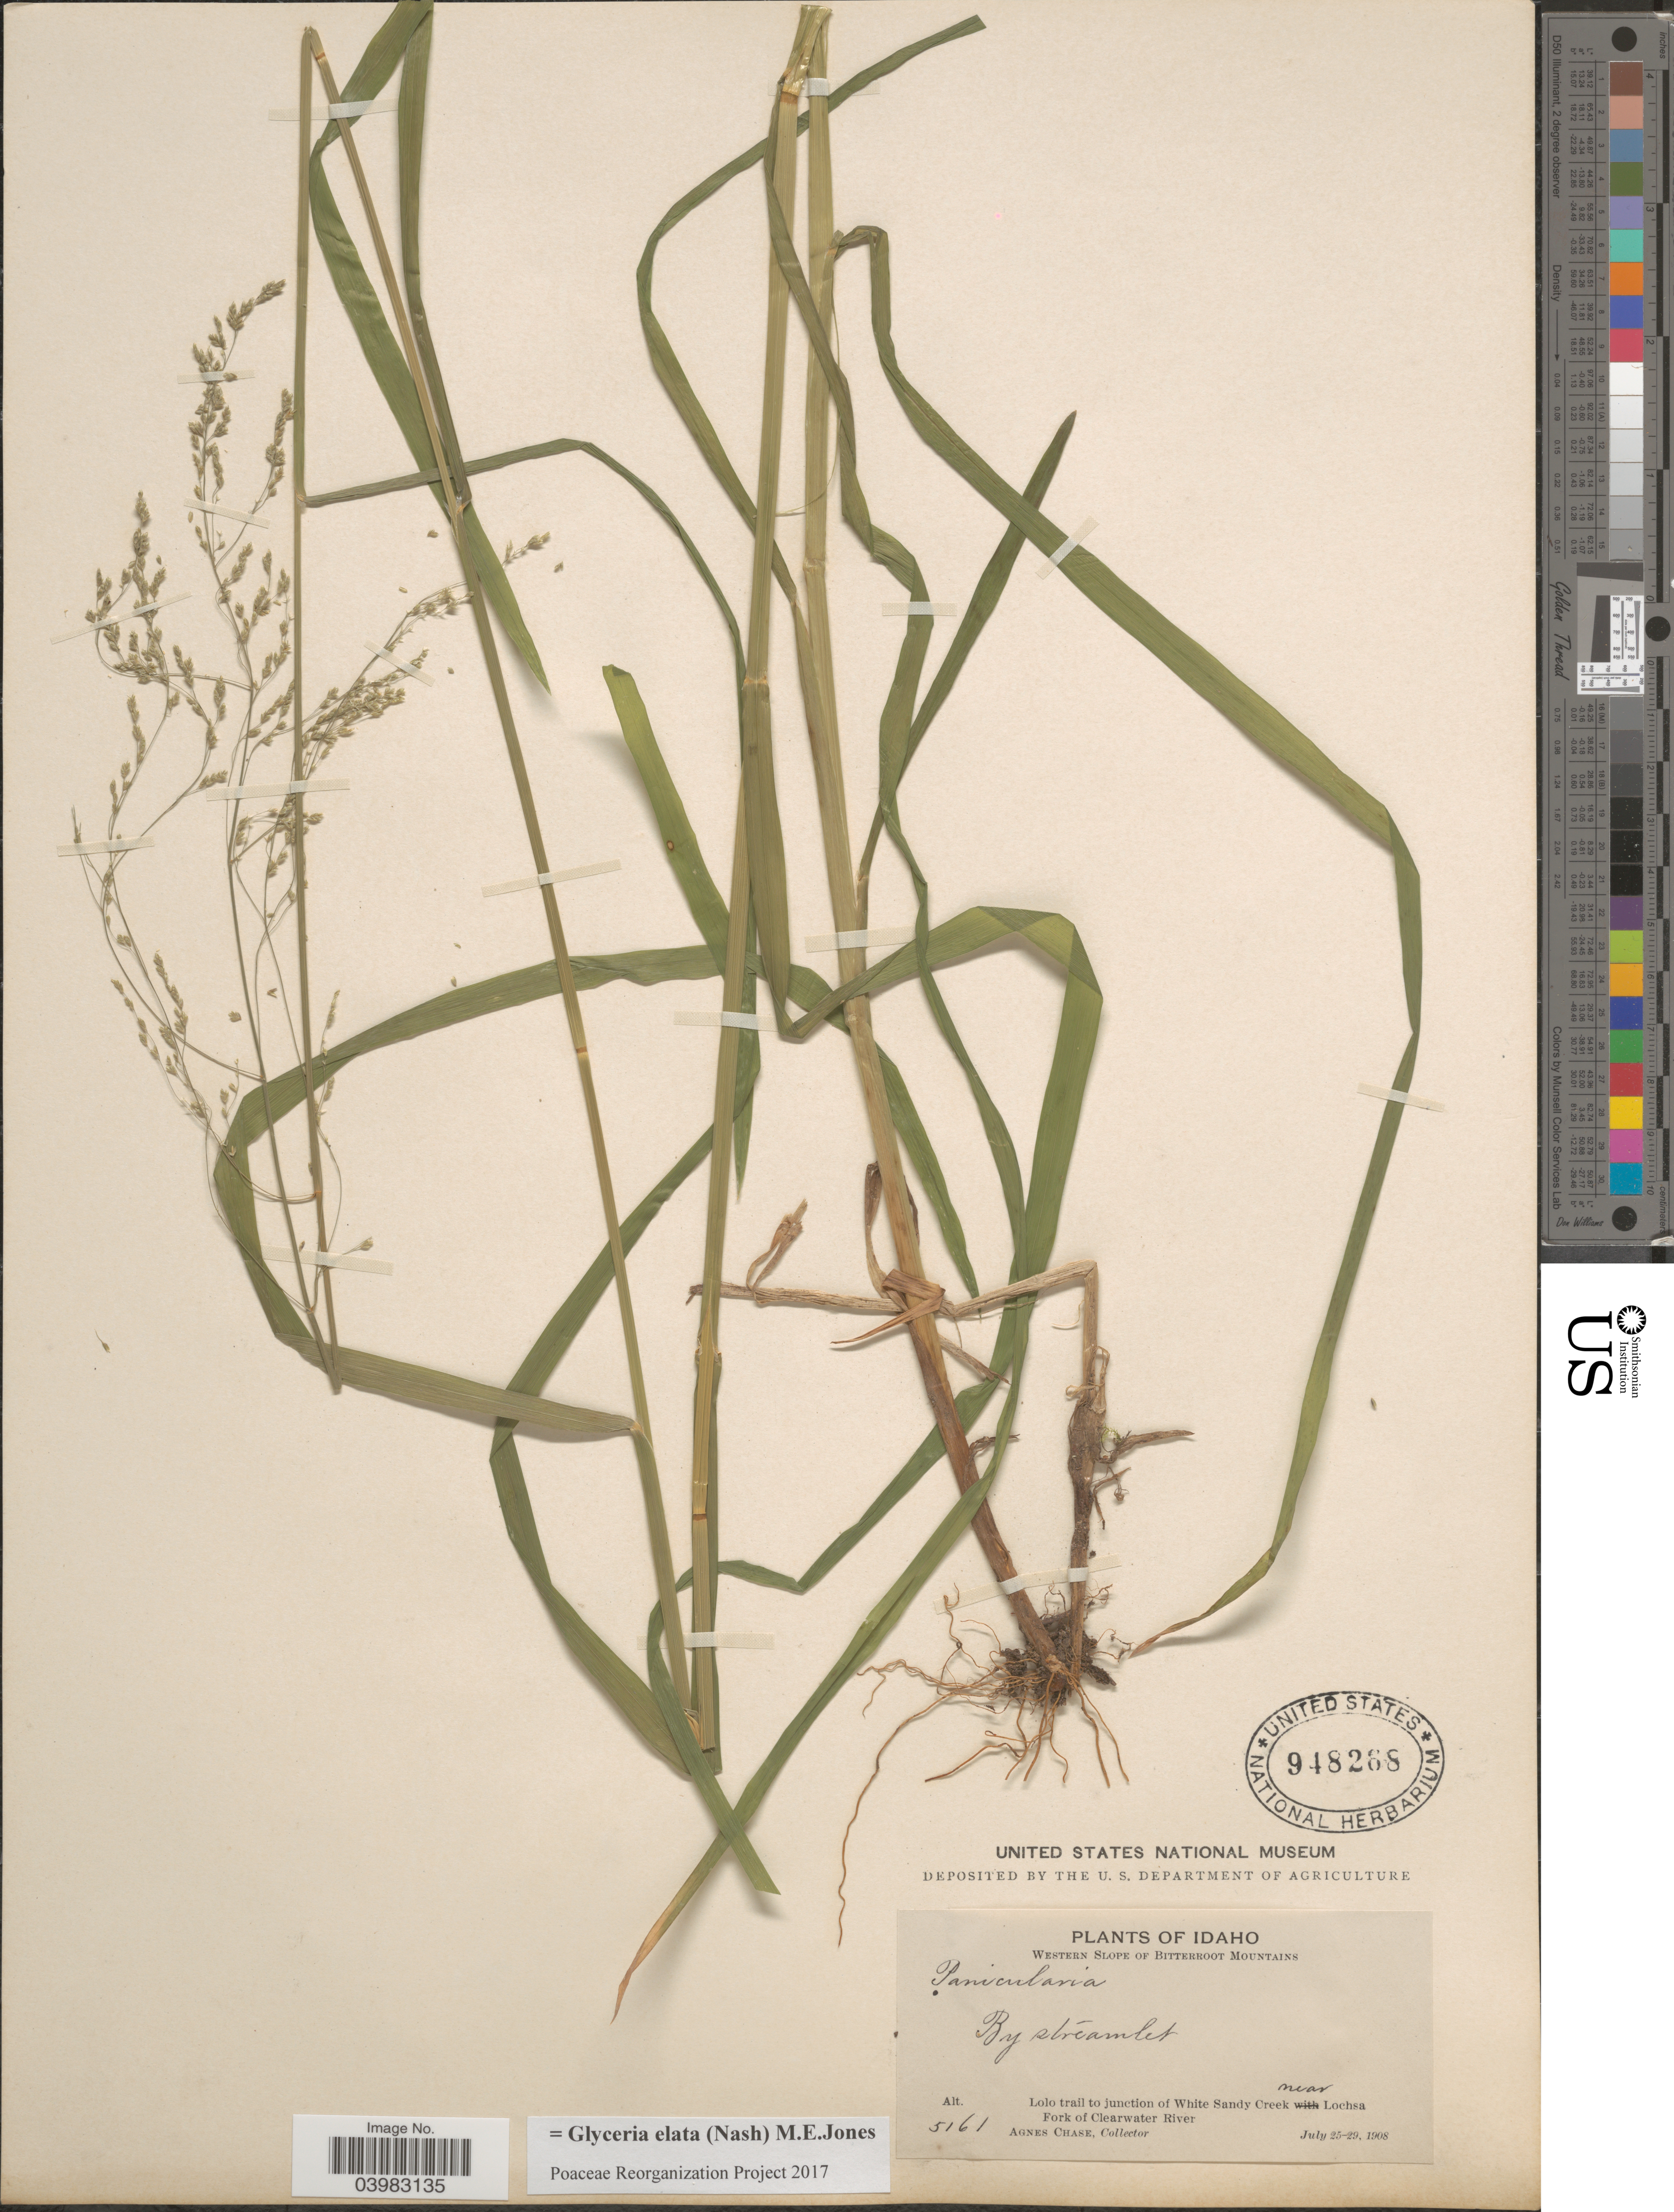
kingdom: Plantae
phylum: Tracheophyta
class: Liliopsida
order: Poales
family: Poaceae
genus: Glyceria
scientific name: Glyceria elata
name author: (Nash) M.E. Jones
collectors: A. Chase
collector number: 5161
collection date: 1908-07-25/1908-07-29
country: United States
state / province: Idaho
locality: Western Slope of Bitterroot Mountains. By streamlet. Lolo trail to junction of White Sandy Creek near Lochsa Fork of Clearwater River.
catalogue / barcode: US 948268